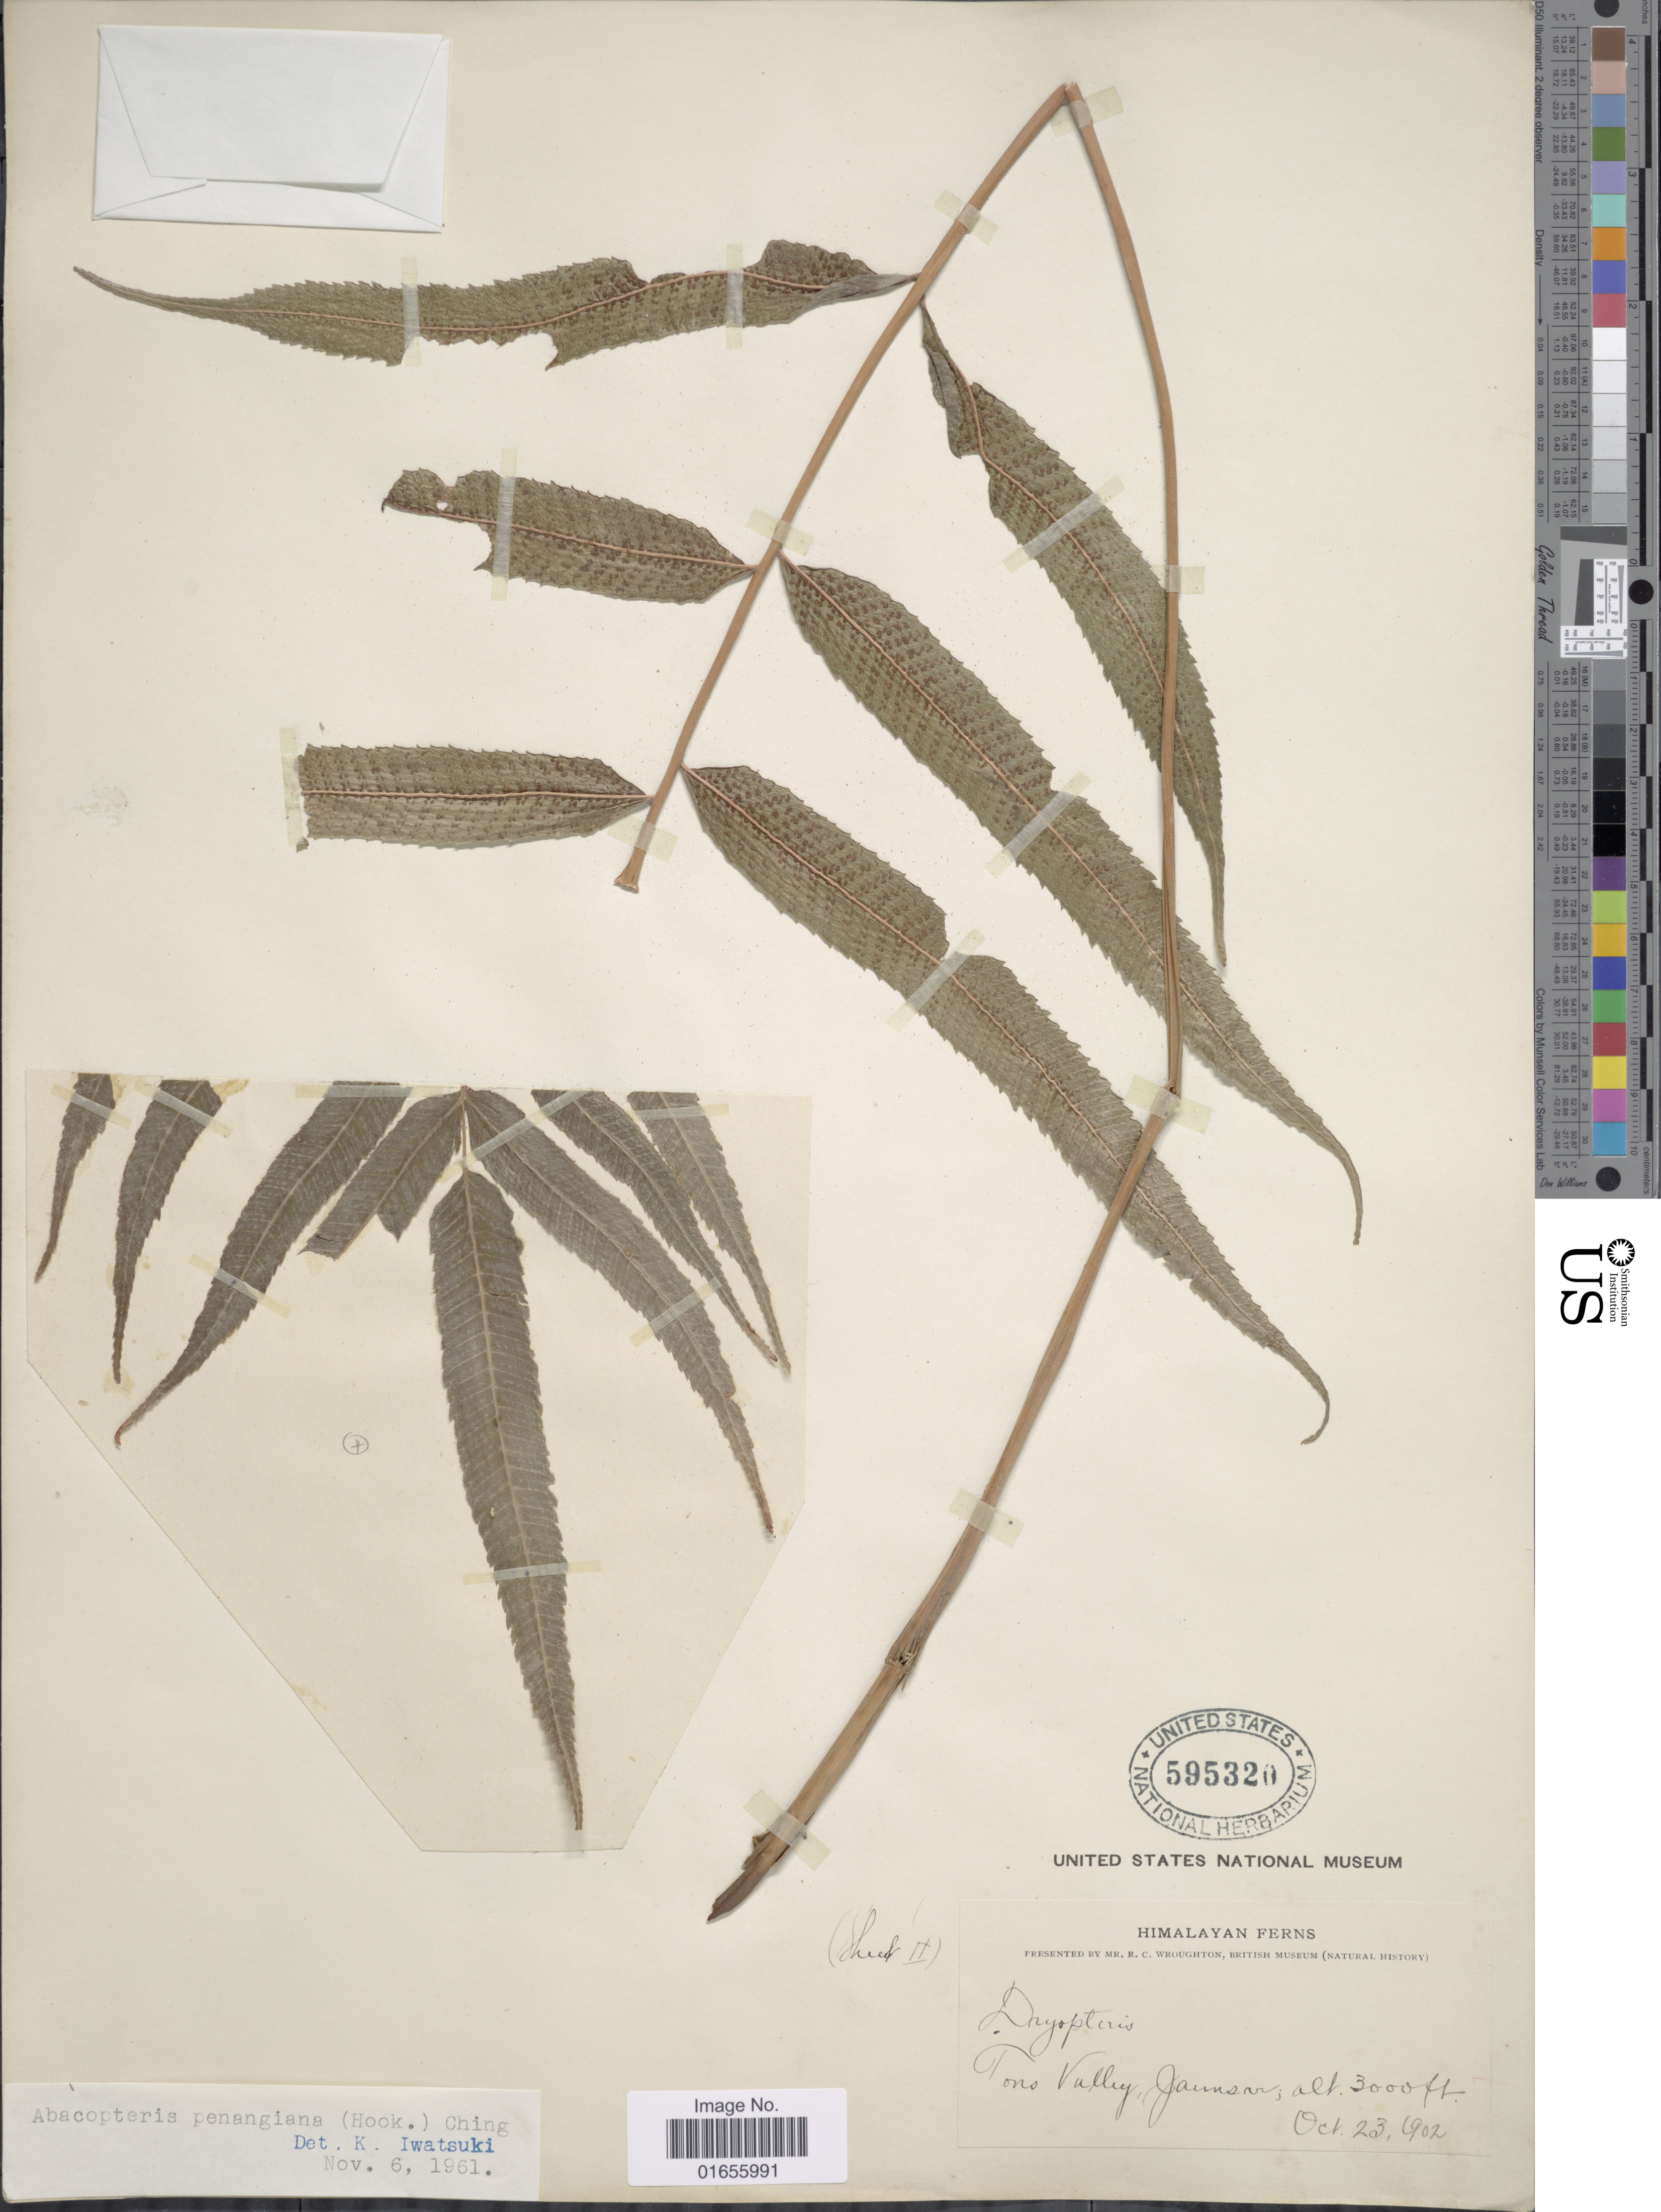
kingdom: Plantae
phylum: Tracheophyta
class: Polypodiopsida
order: Polypodiales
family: Thelypteridaceae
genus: Pronephrium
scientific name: Pronephrium penangiana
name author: (Hook.) Holttum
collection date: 1902-10-23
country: India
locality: Himalayan, Tons Valley, Jaunsar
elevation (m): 914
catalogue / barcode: US 595320